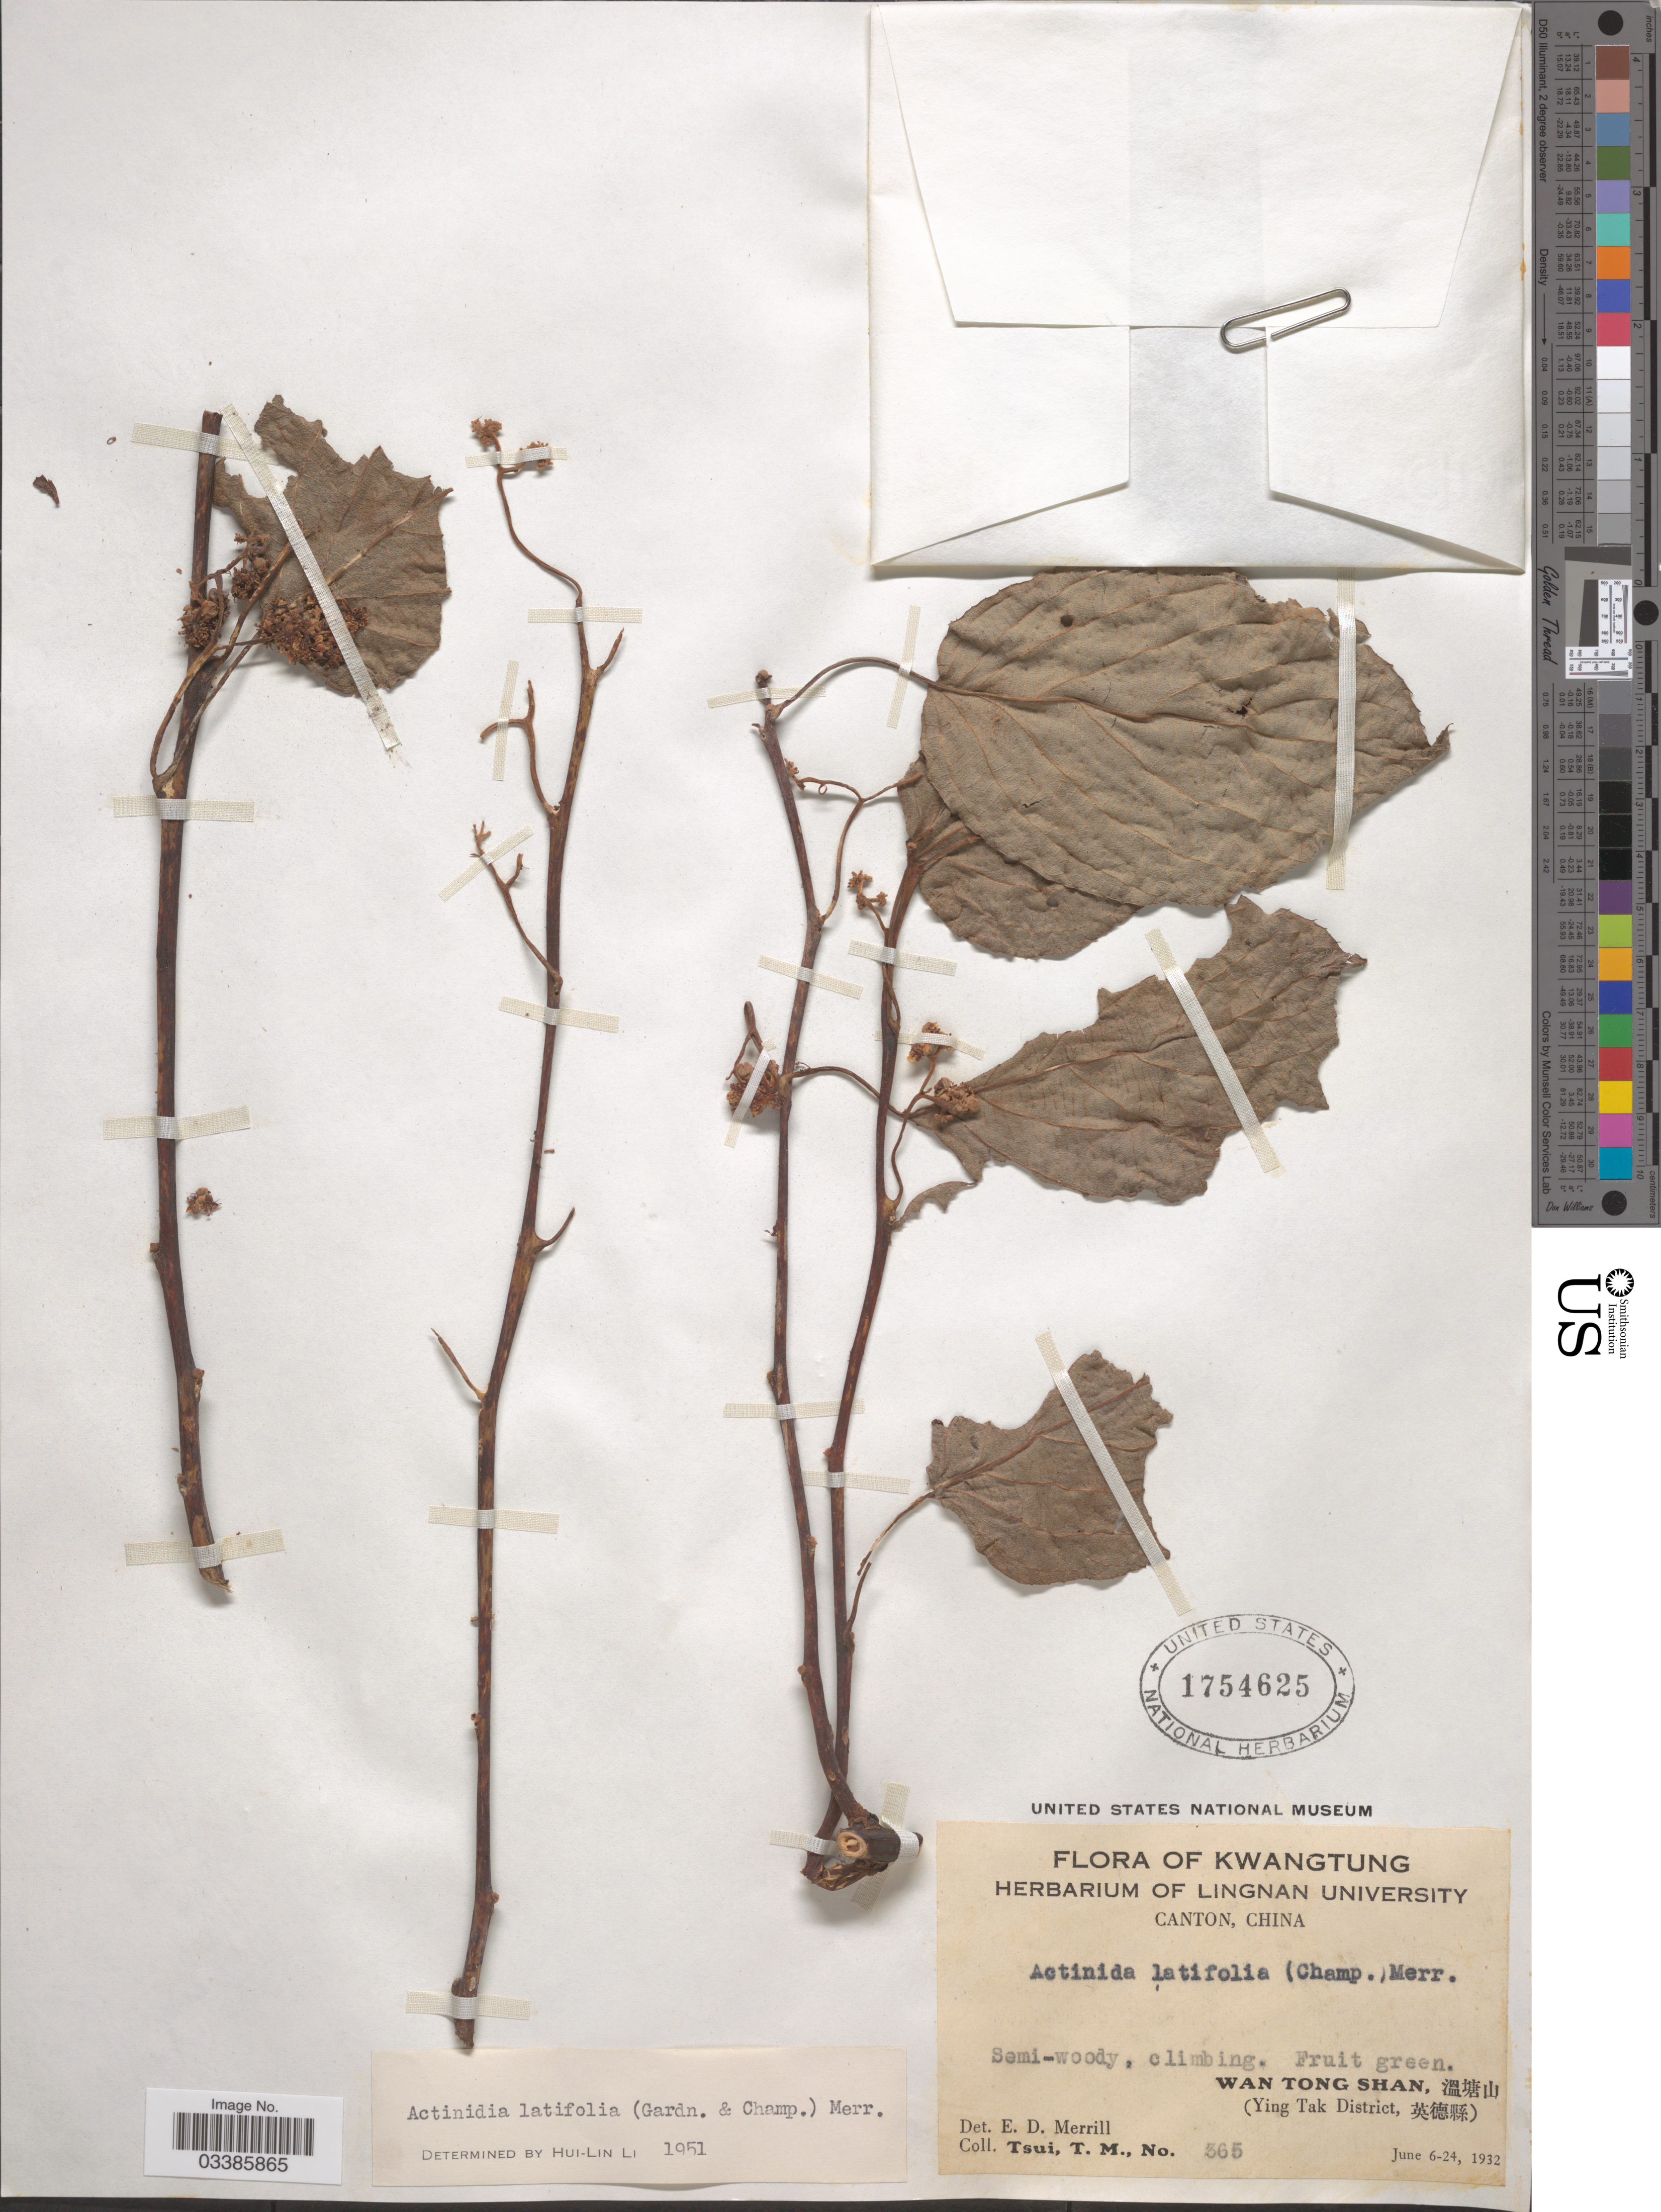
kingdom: Plantae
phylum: Tracheophyta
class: Magnoliopsida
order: Ericales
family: Actinidiaceae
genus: Actinidia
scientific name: Actinidia latifolia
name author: (Gardner & Champ.) Merr.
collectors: T. Tsui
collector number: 365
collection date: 1932-06-06/1932-06-24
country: China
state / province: Guangdong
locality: Kwatung.Wan Tong Shan, (Ying Tak District.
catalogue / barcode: US 1754625